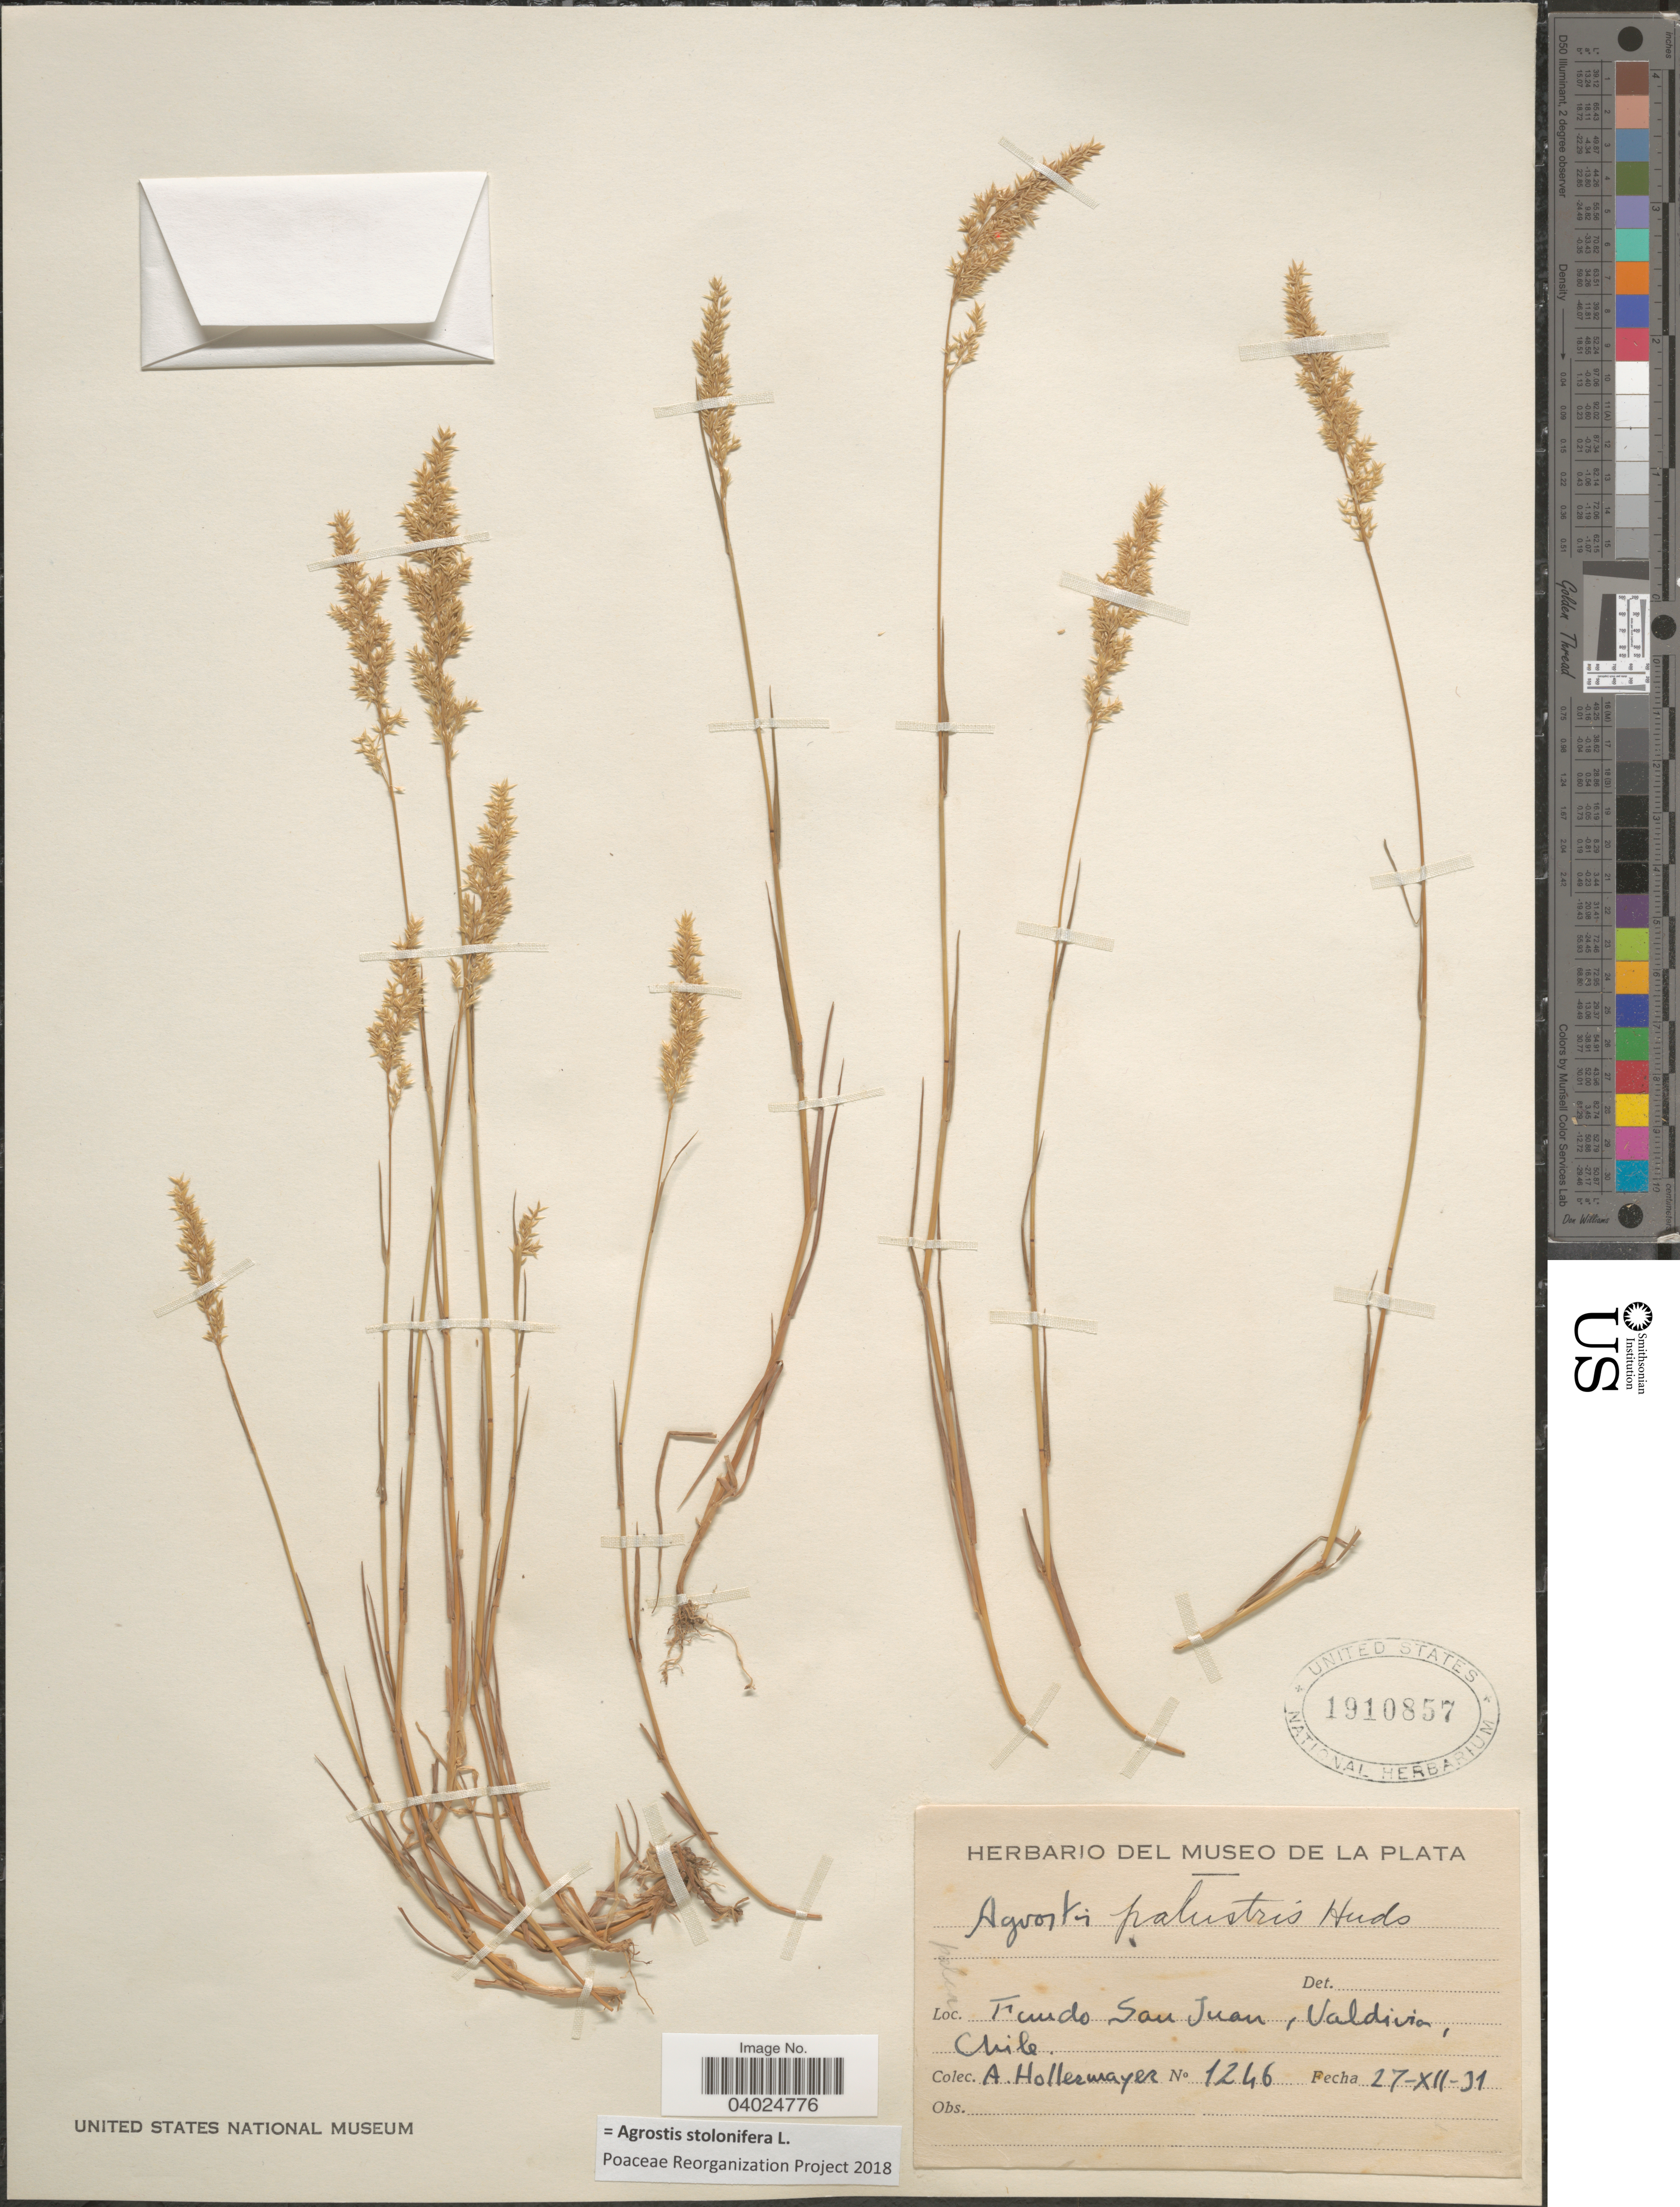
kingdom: Plantae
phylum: Tracheophyta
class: Liliopsida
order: Poales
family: Poaceae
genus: Agrostis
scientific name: Agrostis stolonifera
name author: L.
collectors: A. Hollermayer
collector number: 1246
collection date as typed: Transcribed d/m/y: 27/12/31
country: Chile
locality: Fundo San Juan, Valdivia.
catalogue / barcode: US 1910857